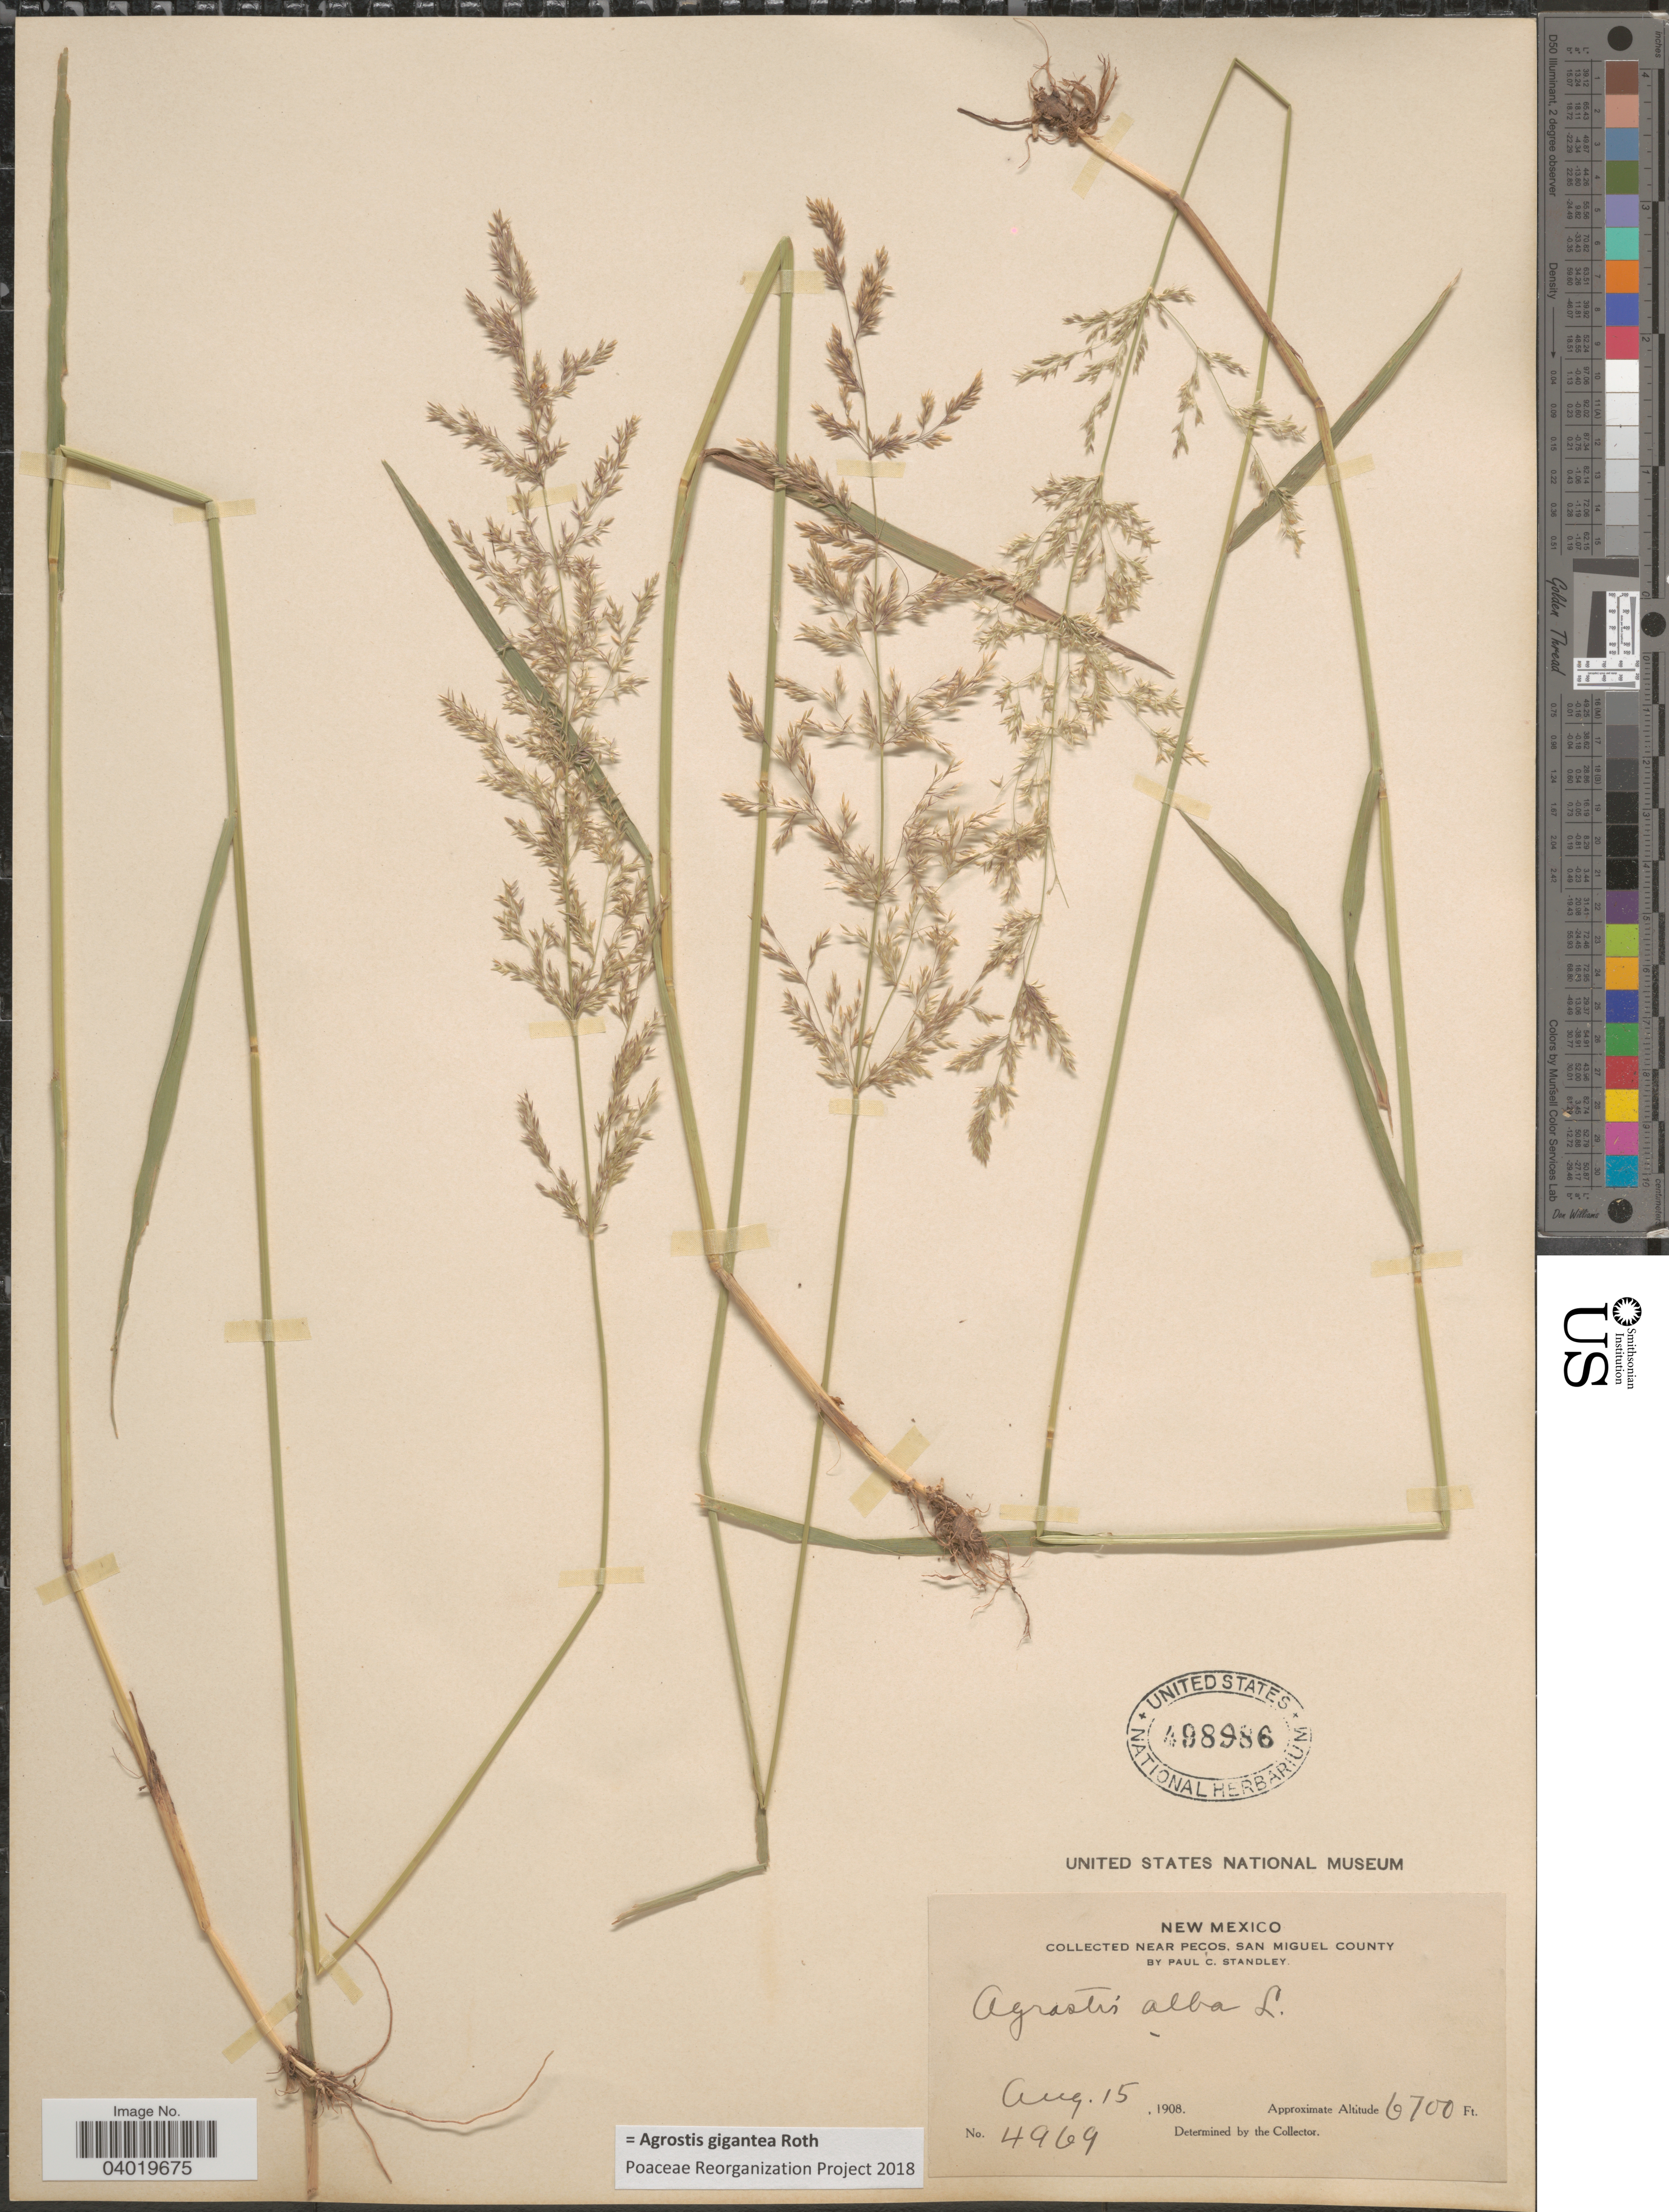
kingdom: Plantae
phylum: Tracheophyta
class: Liliopsida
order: Poales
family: Poaceae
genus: Agrostis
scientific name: Agrostis gigantea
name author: Roth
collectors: P. C. Standley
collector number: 4969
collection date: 1908-08-15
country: United States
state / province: New Mexico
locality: Near Pecos, San Miguel County.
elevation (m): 2042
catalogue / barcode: US 498986